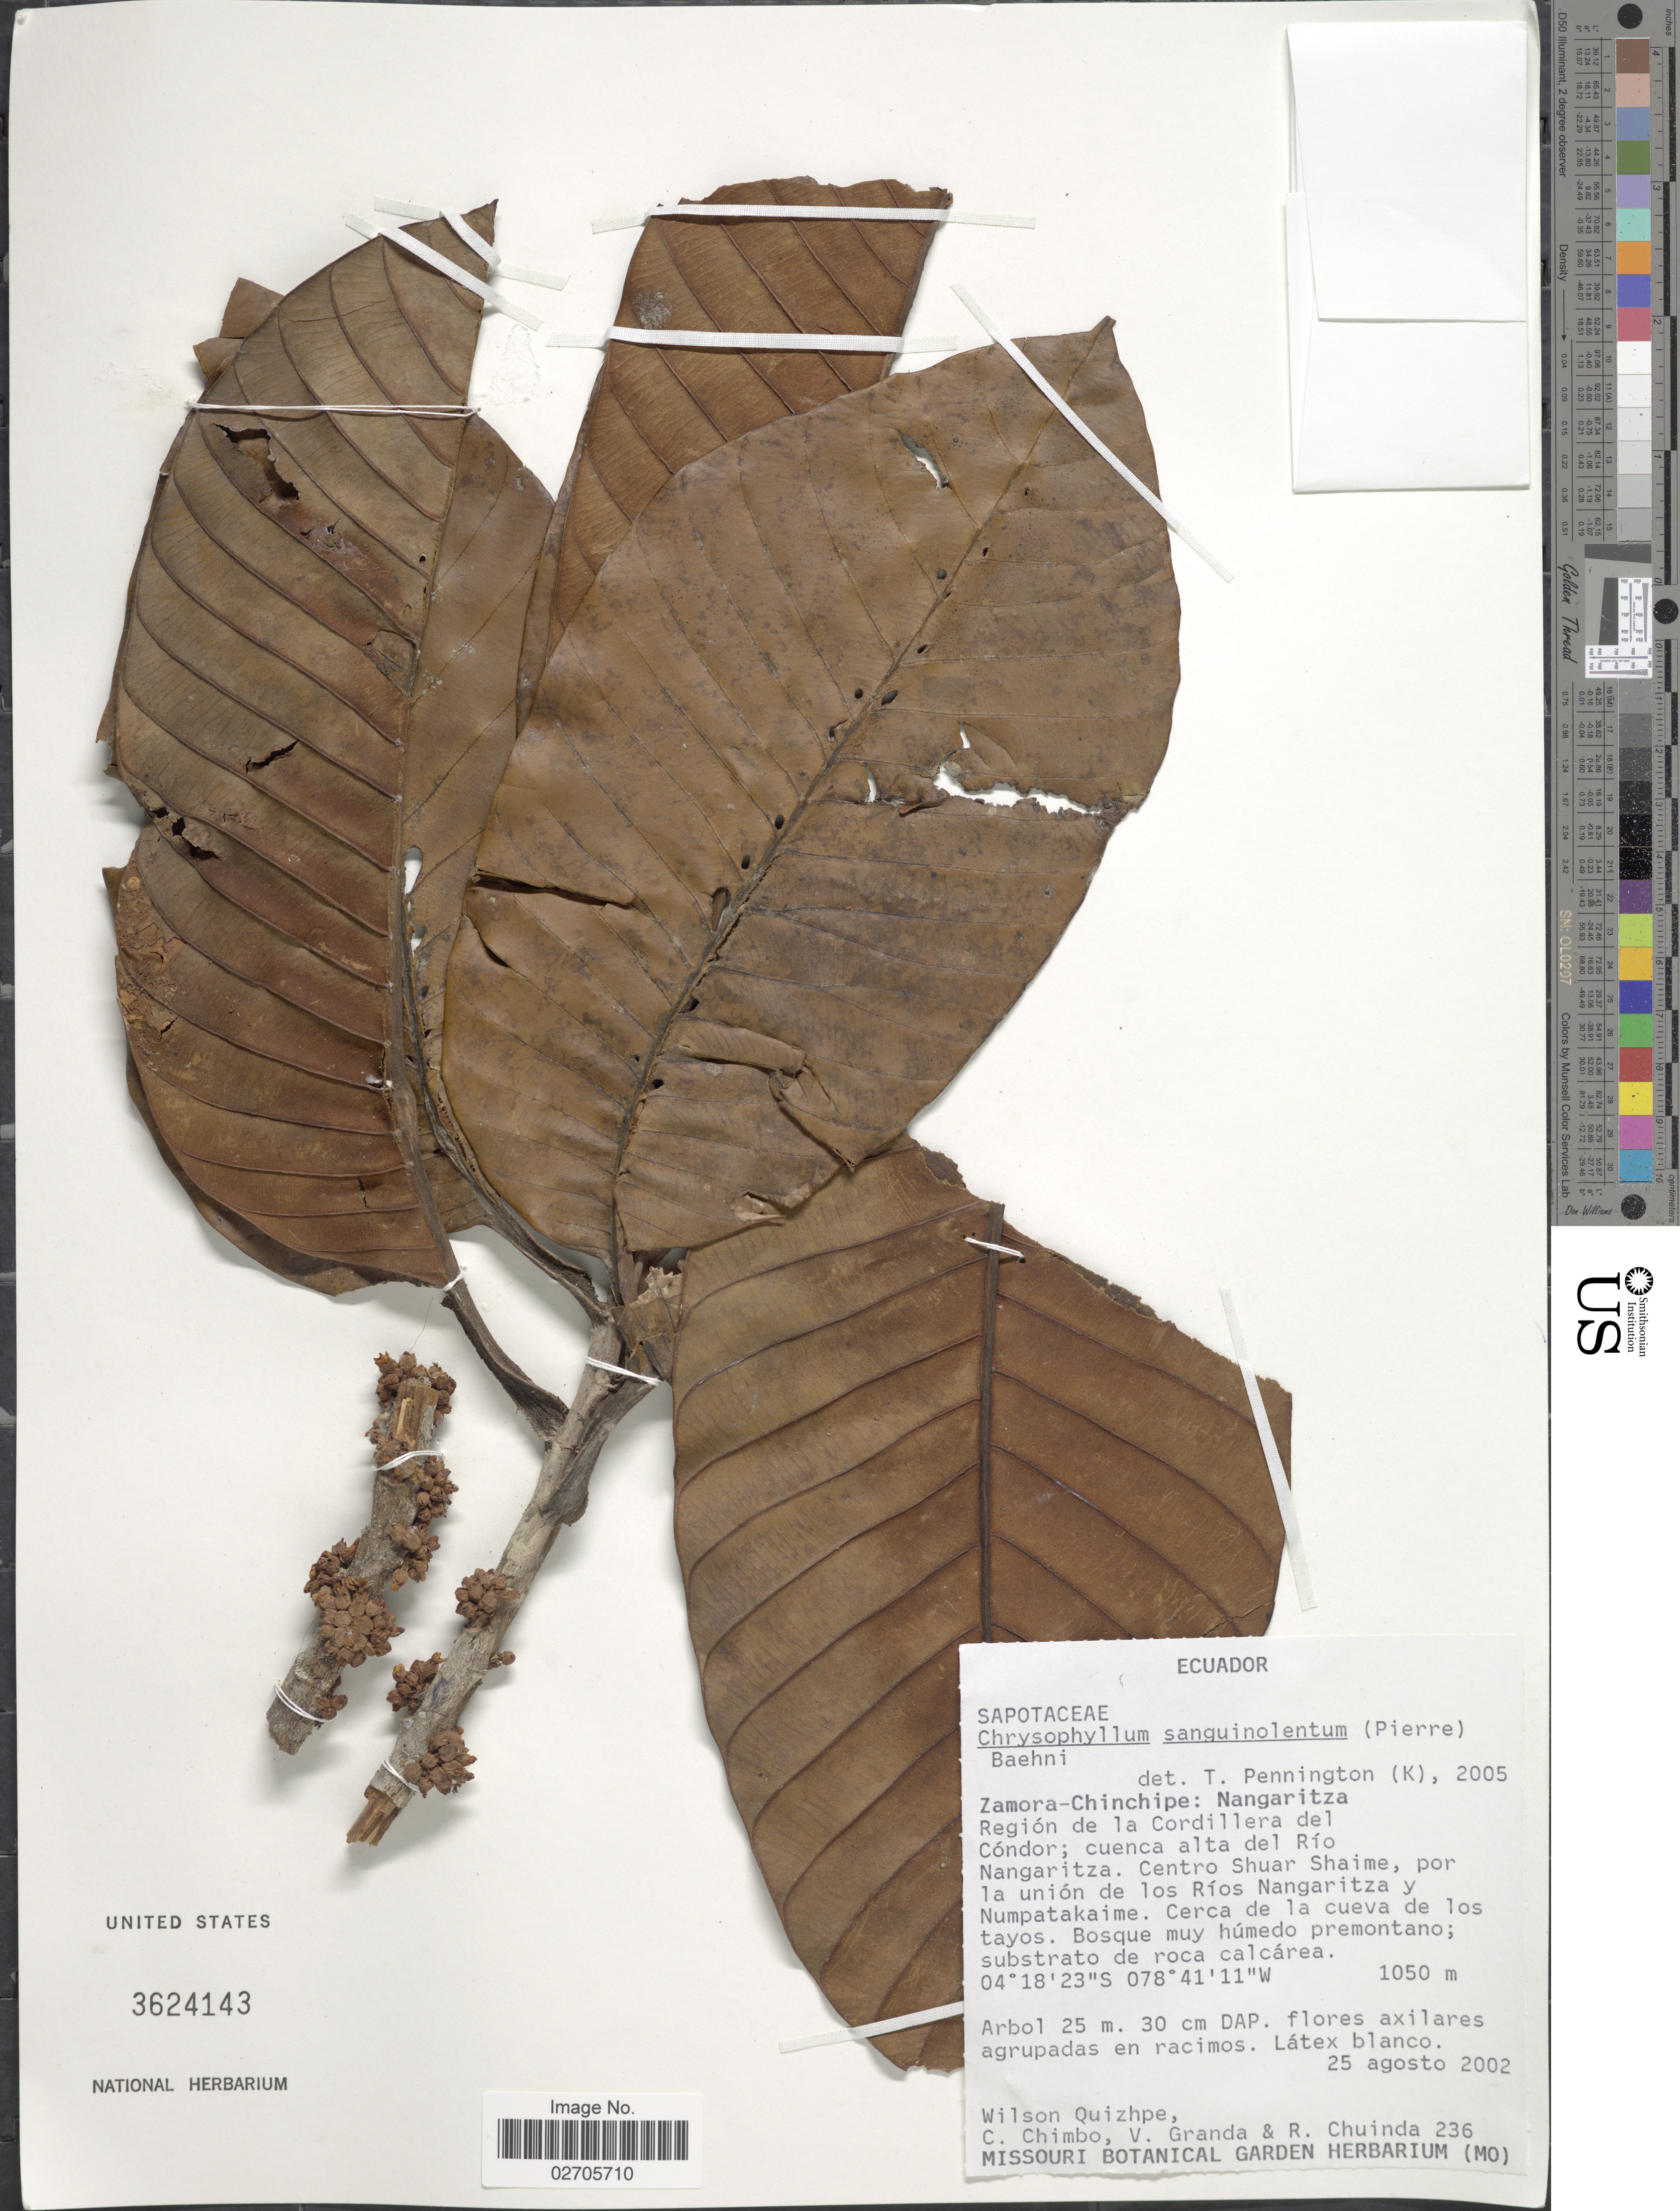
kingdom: Plantae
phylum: Tracheophyta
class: Magnoliopsida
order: Ericales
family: Sapotaceae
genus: Chrysophyllum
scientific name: Chrysophyllum sanguinolentum subsp. sanguinolentum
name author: (Pierre) Baehni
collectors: W. Quizhpe, C. Chimbo, V. Granda & R. Chuinda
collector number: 236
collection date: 2002-08-25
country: Ecuador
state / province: Zamora-Chinchipe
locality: Nangaritza, Región de la Cordillera del Cóndor; cuenca alta del Río Nangaritza. Centro Shuar Shaime, por la unión de los Ríos Nangaritza y Numpatakaime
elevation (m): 1050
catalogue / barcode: US 3624143